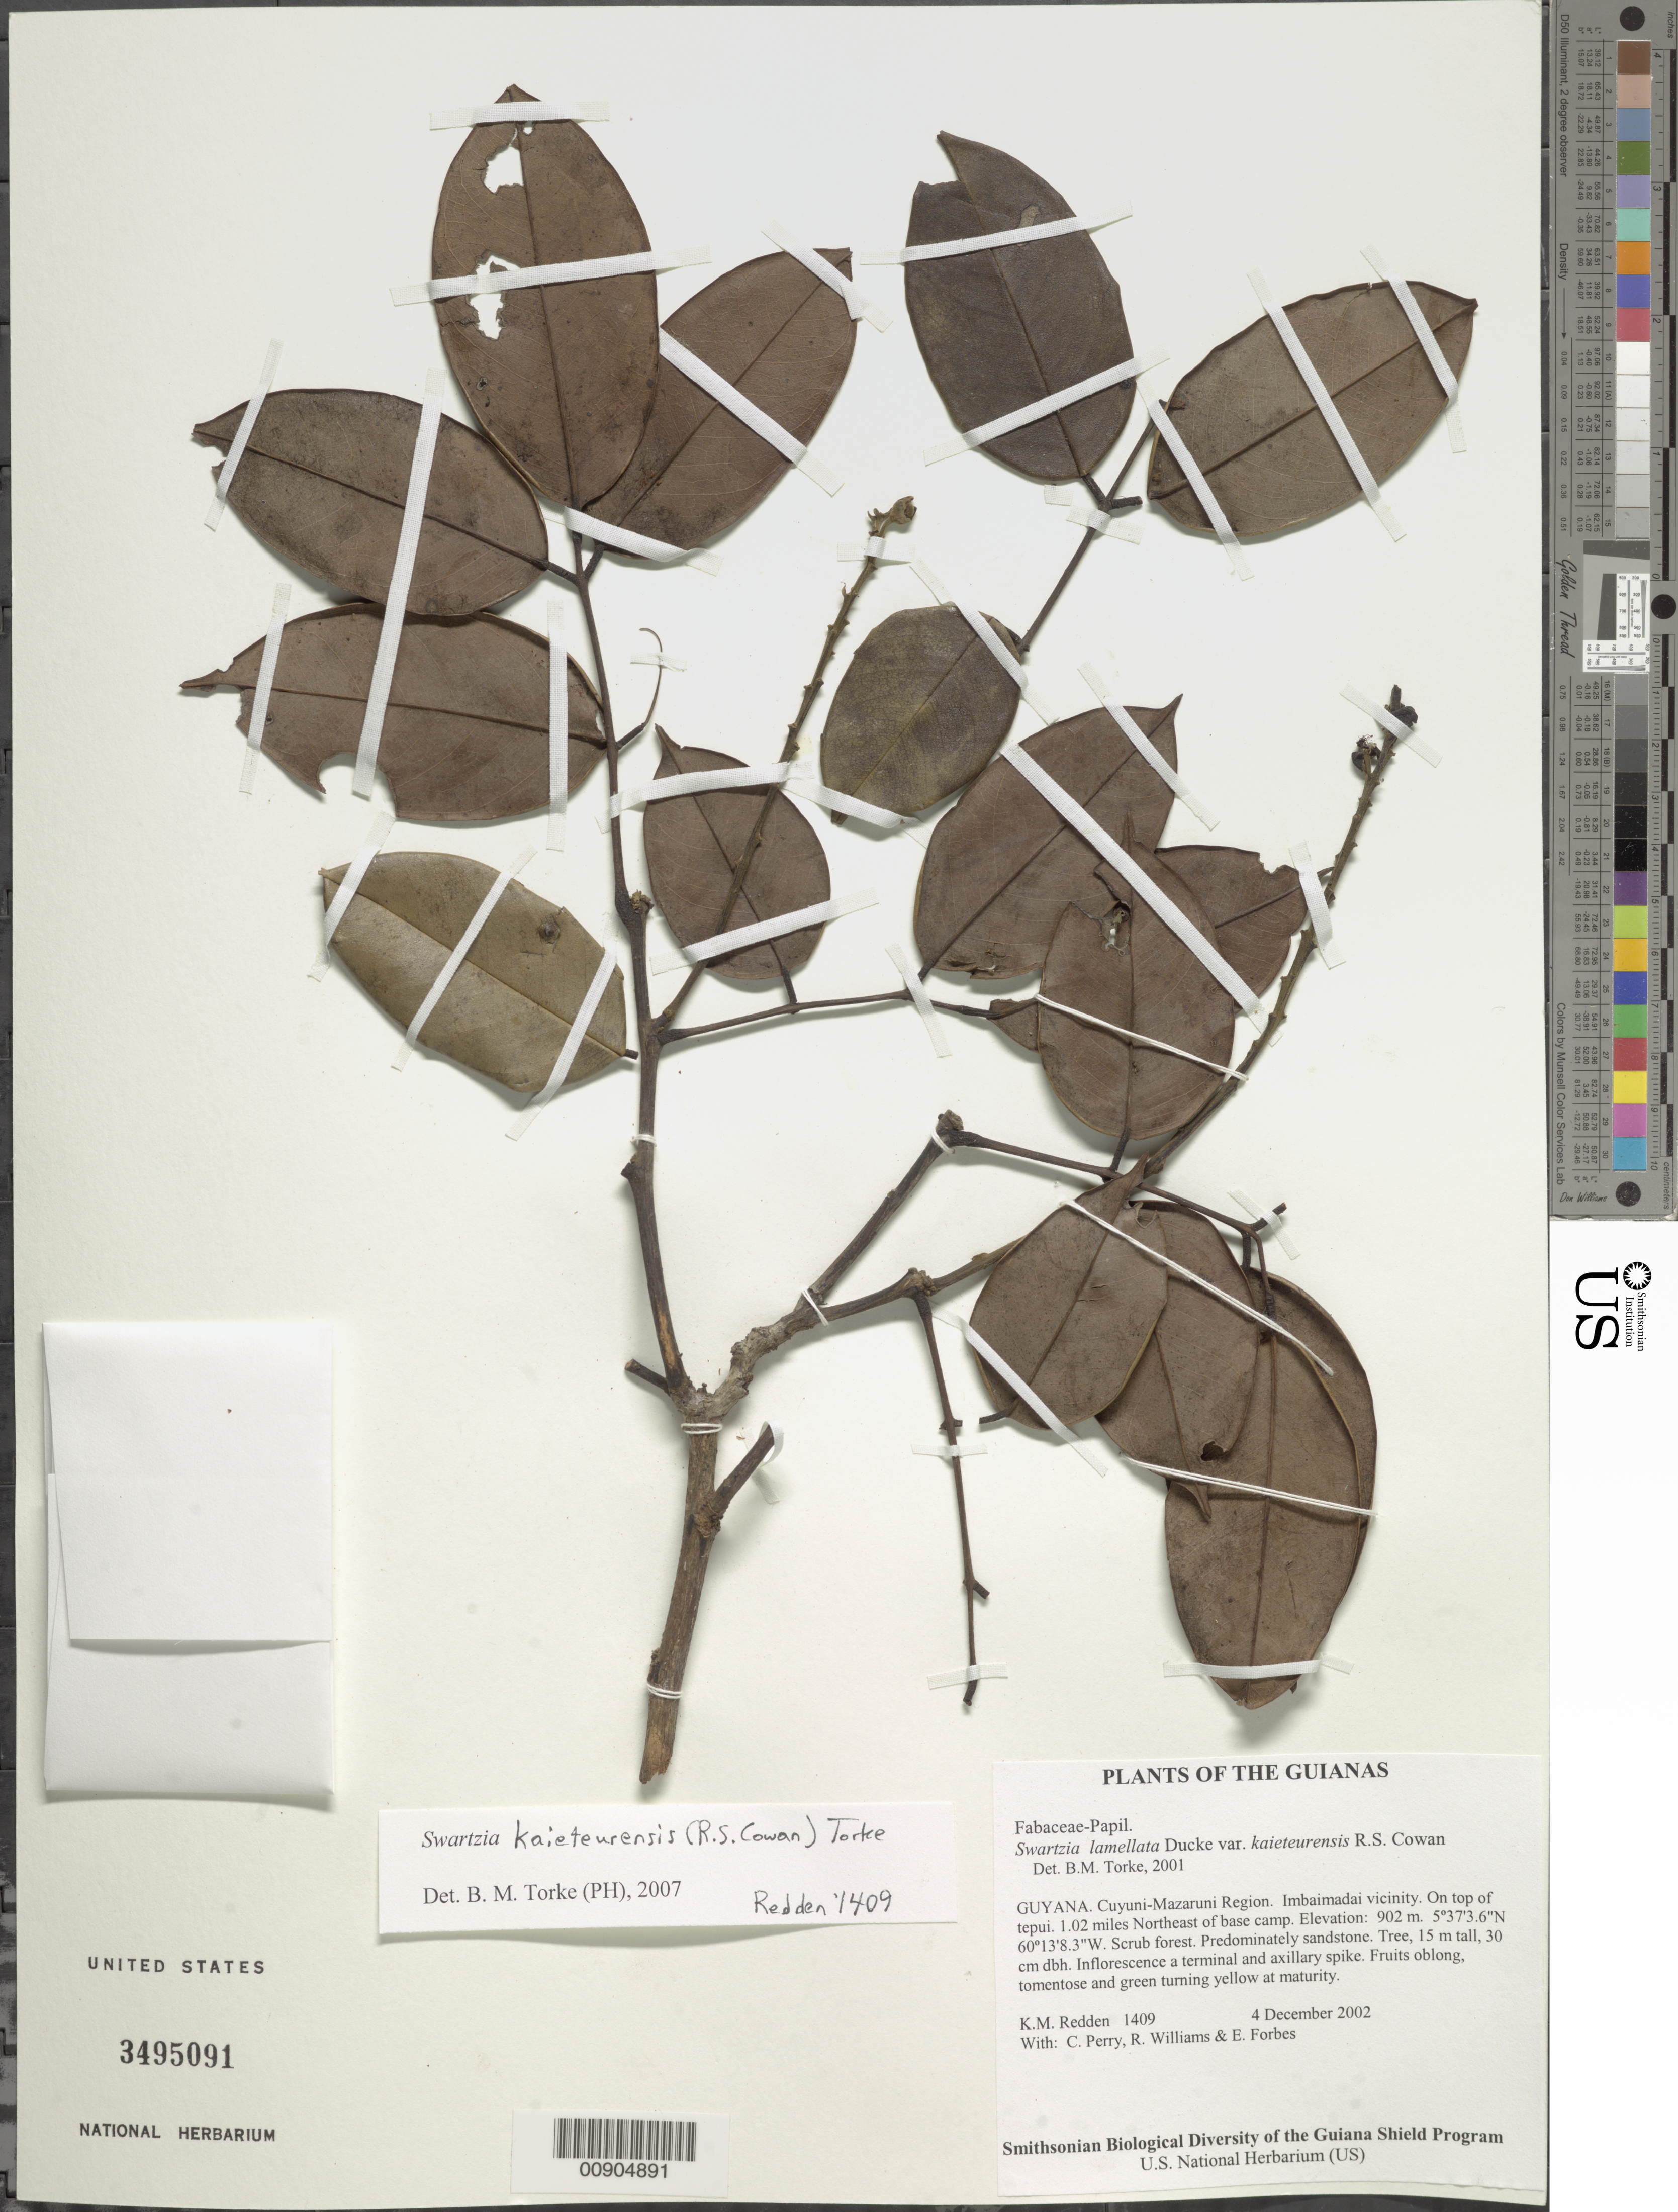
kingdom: Plantae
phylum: Tracheophyta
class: Magnoliopsida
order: Fabales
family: Fabaceae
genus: Swartzia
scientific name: Swartzia kaieteurensis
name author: (R.S. Cowan) Torke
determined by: Torke, B. M., (MO)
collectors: K. M. Redden, C. Perry, R. Williams & E. Forbes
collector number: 1409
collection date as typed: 4 December 2002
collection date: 2002-12-04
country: Guyana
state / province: Cuyuni-Mazaruni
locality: Imbaimadai vicinity. On top of tepui. 1.02 miles Northeast of base camp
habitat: Scrub forest. Predominately sandstone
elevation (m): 902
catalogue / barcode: US 3495091